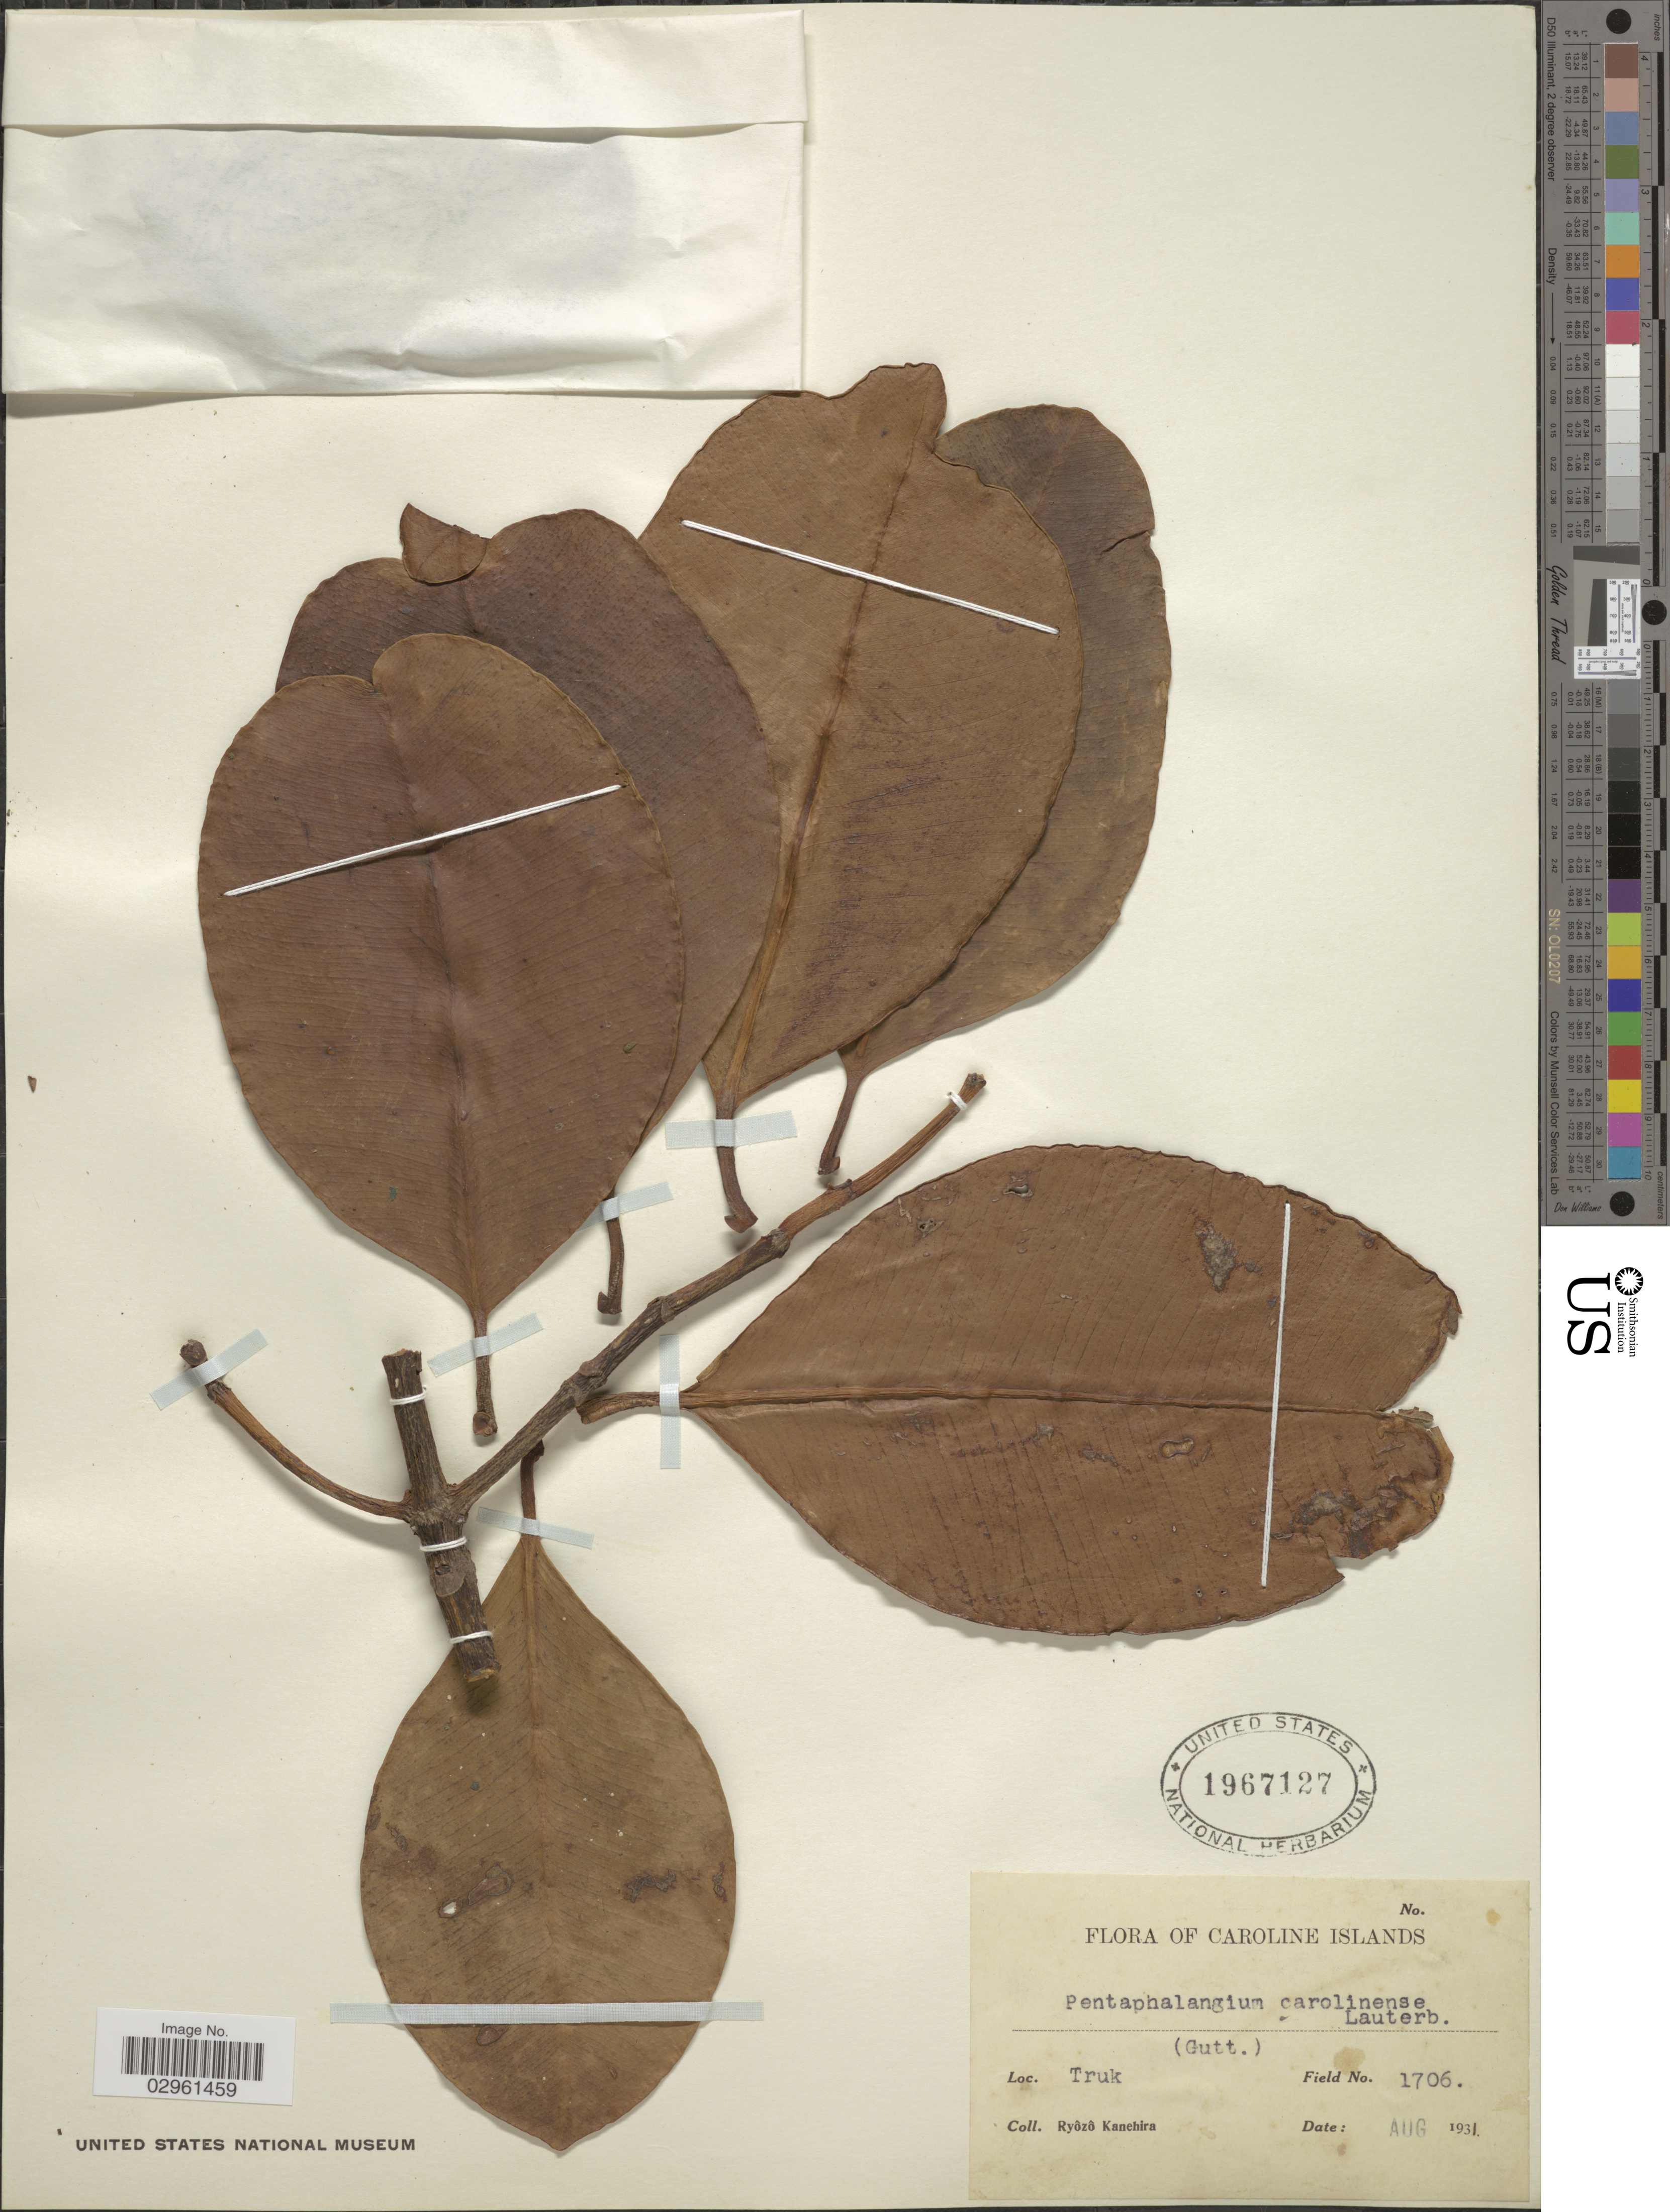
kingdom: Plantae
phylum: Tracheophyta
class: Magnoliopsida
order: Malpighiales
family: Clusiaceae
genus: Garcinia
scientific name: Garcinia carolinensis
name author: (Lauterb.) Kosterm.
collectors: R. Kanehira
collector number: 1706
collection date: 1931-08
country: Micronesia, Federated States of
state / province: Truk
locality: Caroline Islands.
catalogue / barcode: US 1967127